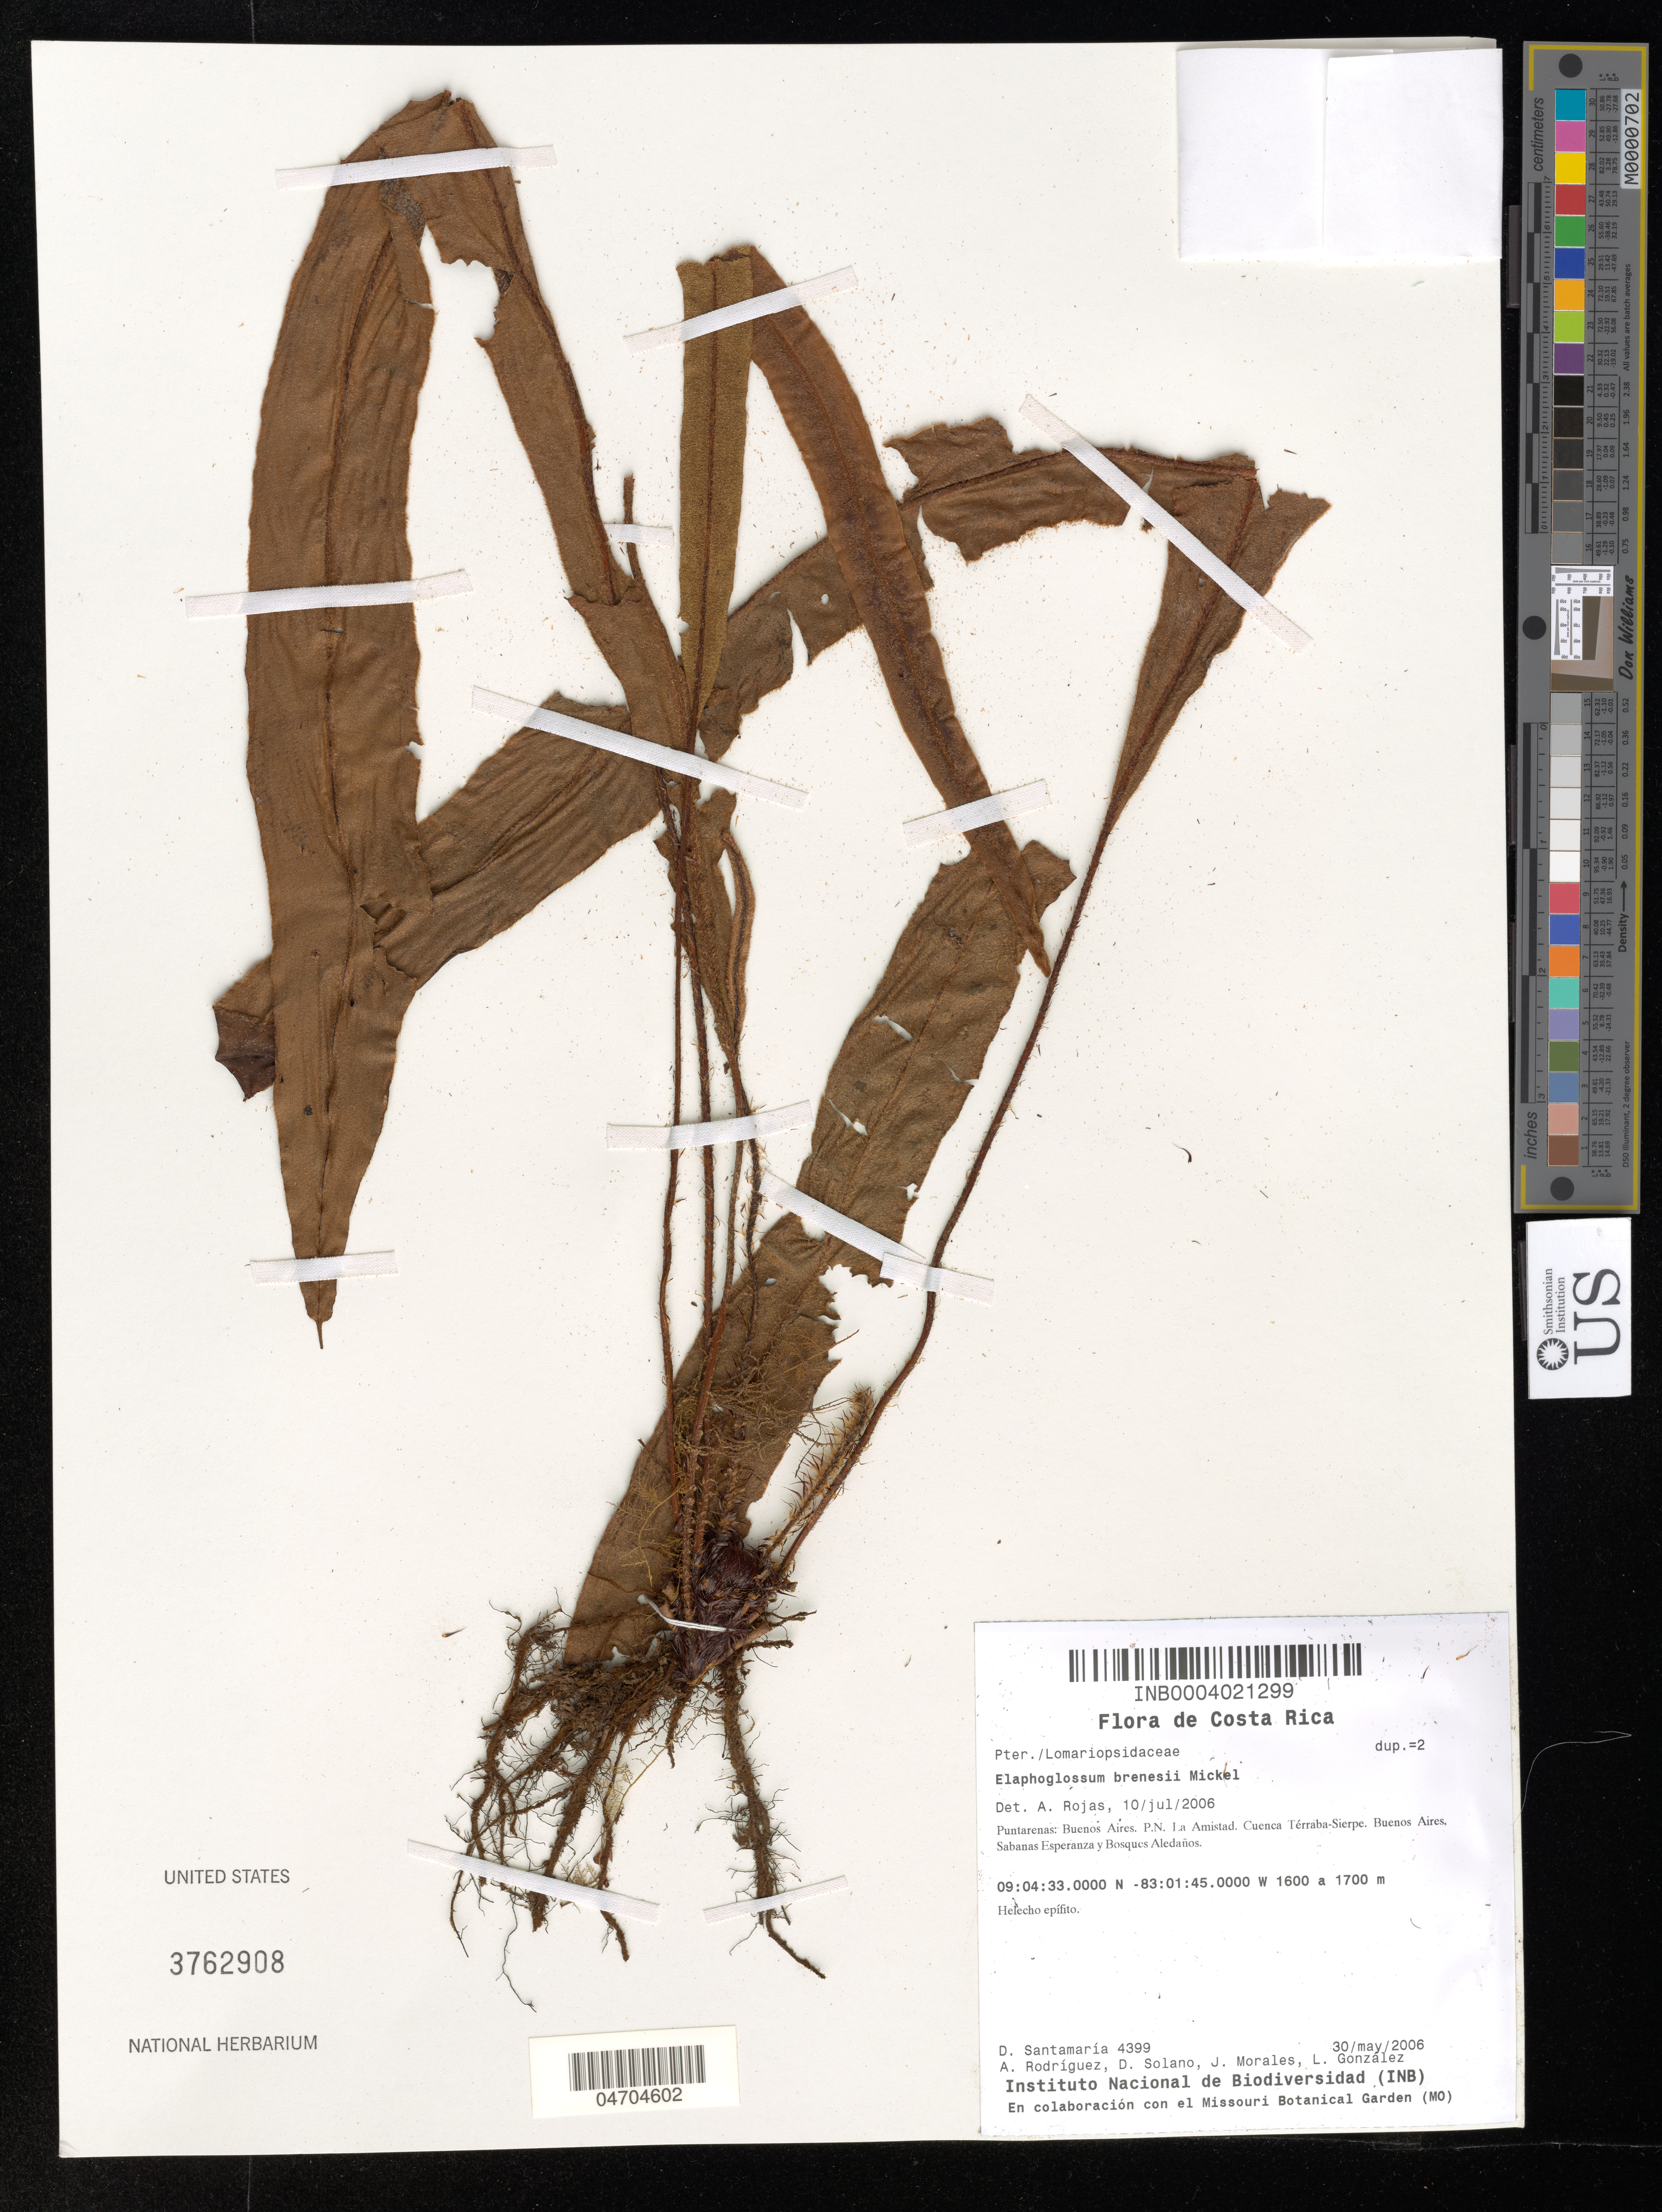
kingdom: Plantae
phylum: Tracheophyta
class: Polypodiopsida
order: Polypodiales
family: Dryopteridaceae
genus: Elaphoglossum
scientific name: Elaphoglossum brenesii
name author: Mickel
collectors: D. Santamaria, A. Rodríguez, D. Solano, J. Morales & L. Gonzalez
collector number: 4399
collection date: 2006-05-30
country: Costa Rica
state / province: Puntarenas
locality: Buenos Aires. P.N. La Amistad. Cuenca Térraba-Sierpe. Buenos Aires, Sabanas Esperanza y Bosques Aledaños.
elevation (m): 1600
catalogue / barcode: US 3762908